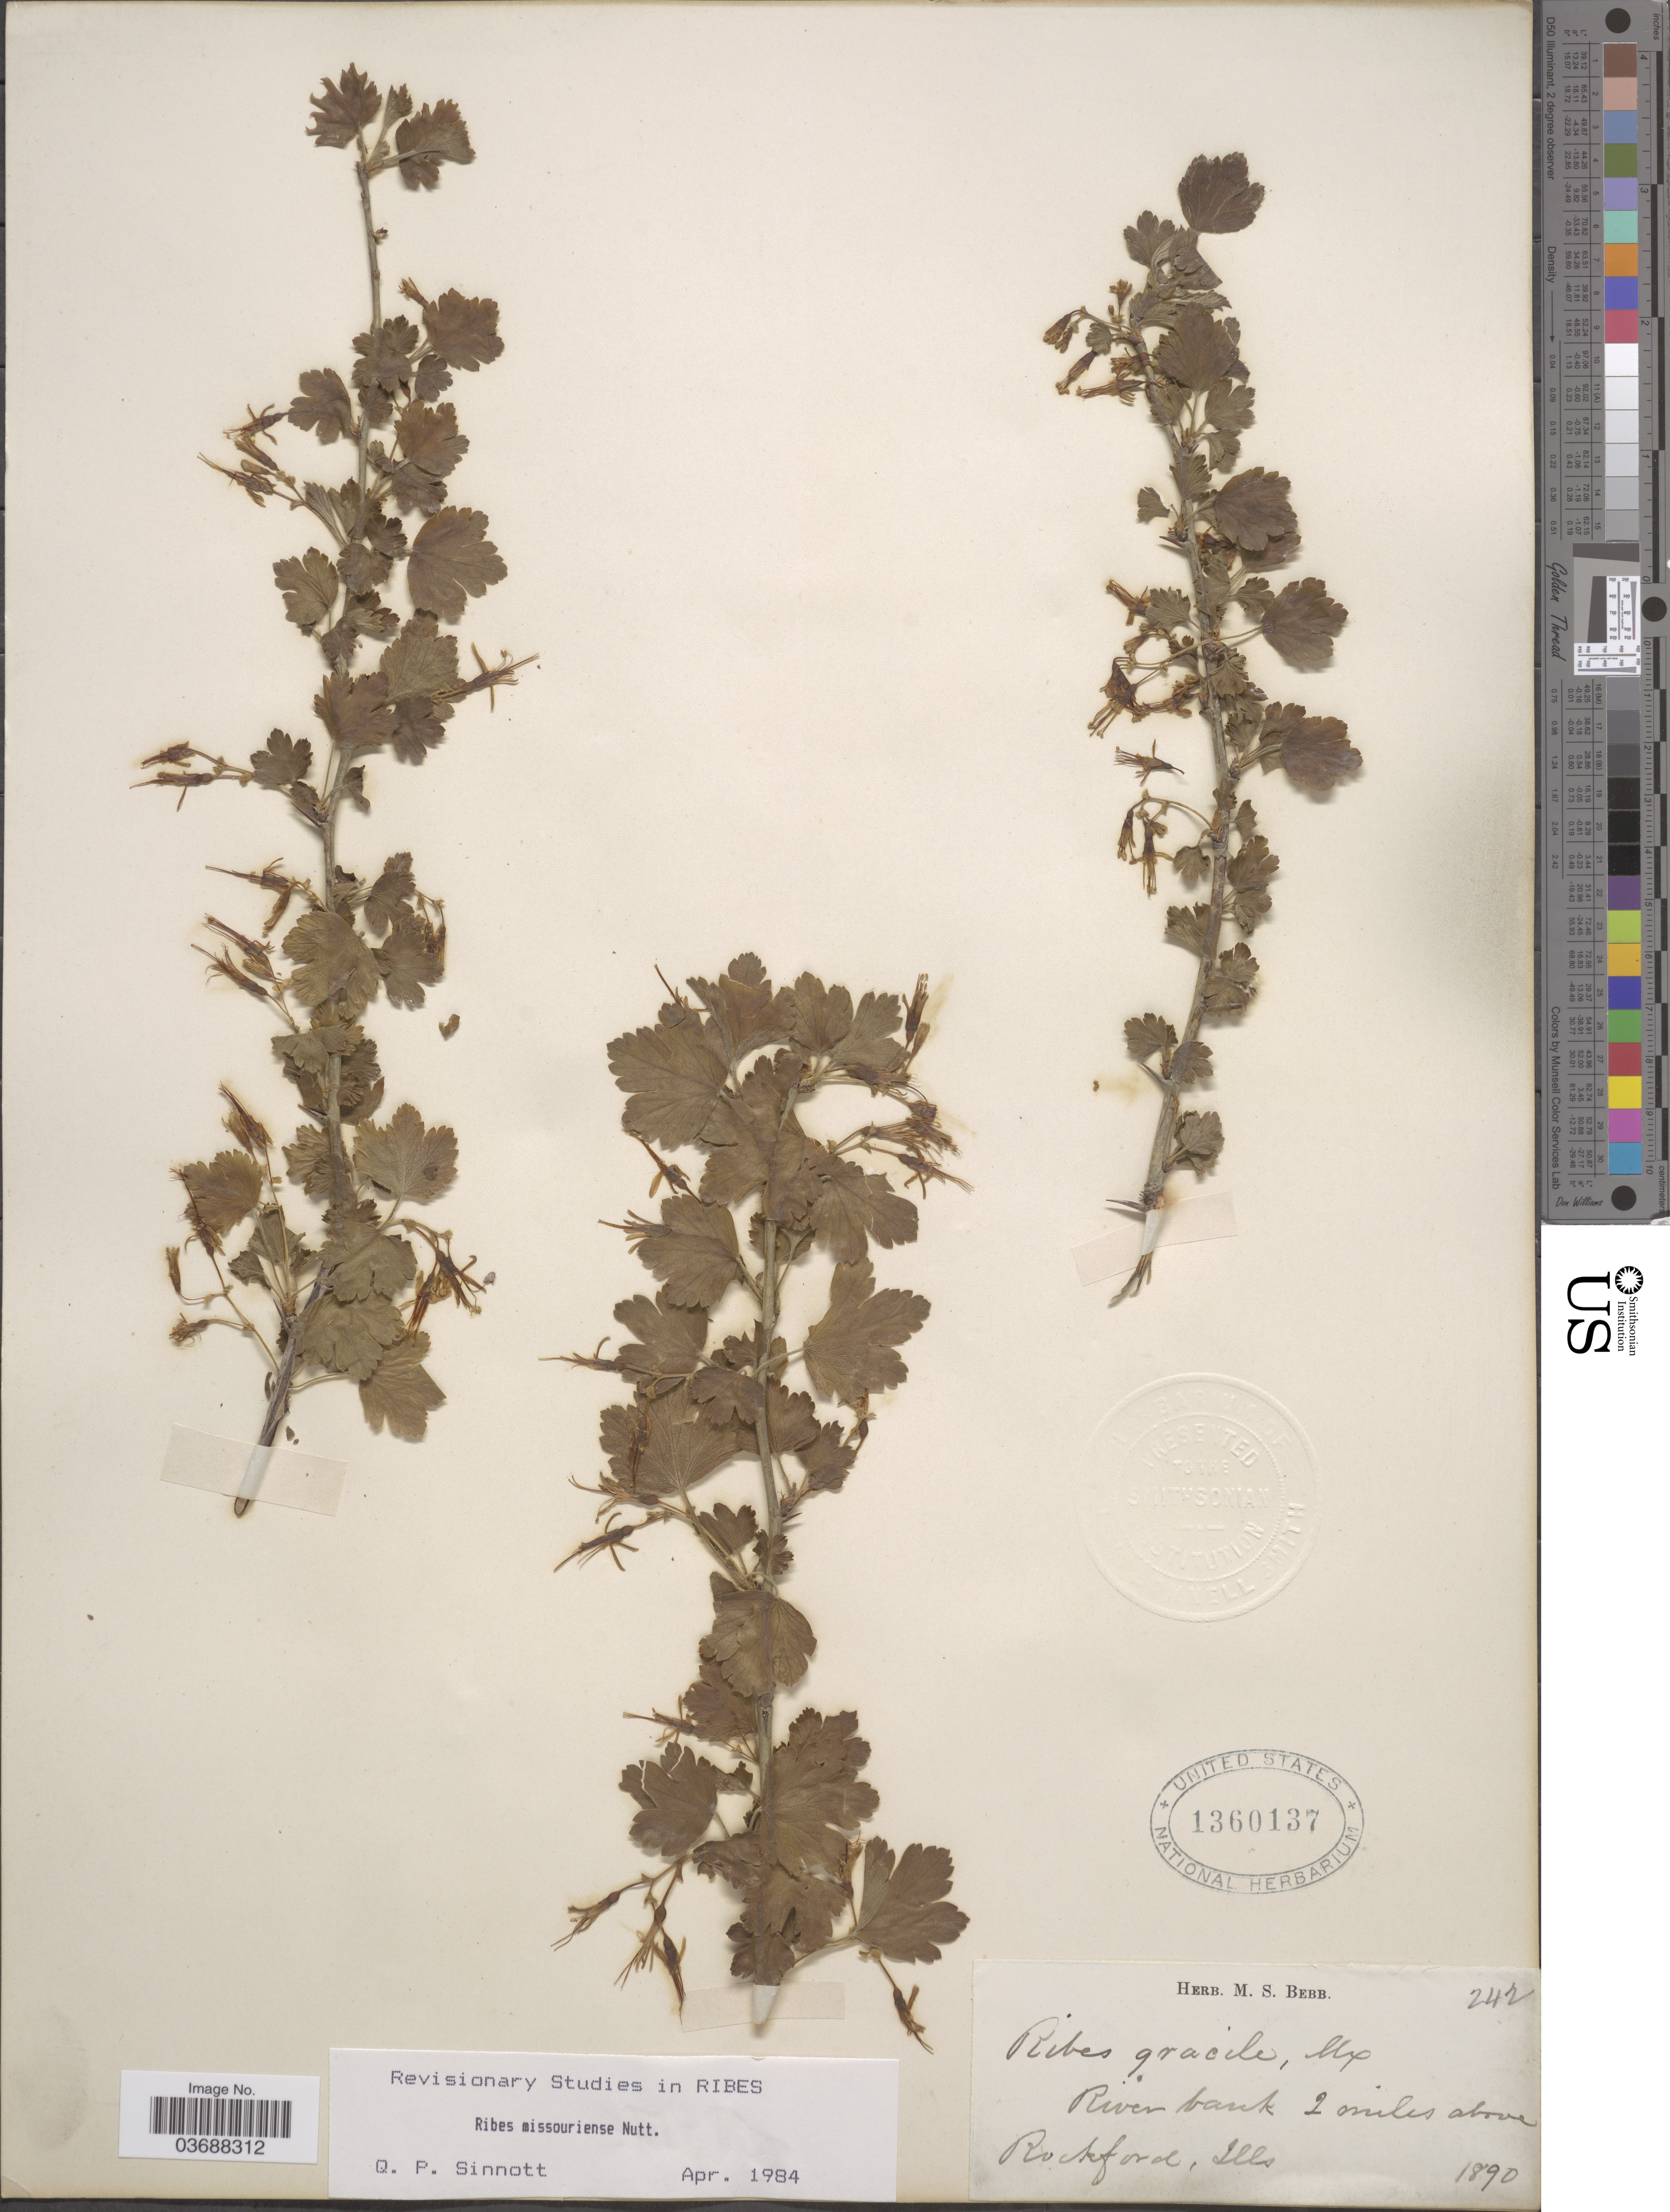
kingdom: Plantae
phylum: Tracheophyta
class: Magnoliopsida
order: Saxifragales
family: Grossulariaceae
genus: Ribes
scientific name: Ribes missouriense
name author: Nutt.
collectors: ex Herb. M. S. Bebb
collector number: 242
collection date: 1890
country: United States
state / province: Illinois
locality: River bank 2 miles above Rockford.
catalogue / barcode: US 1360137